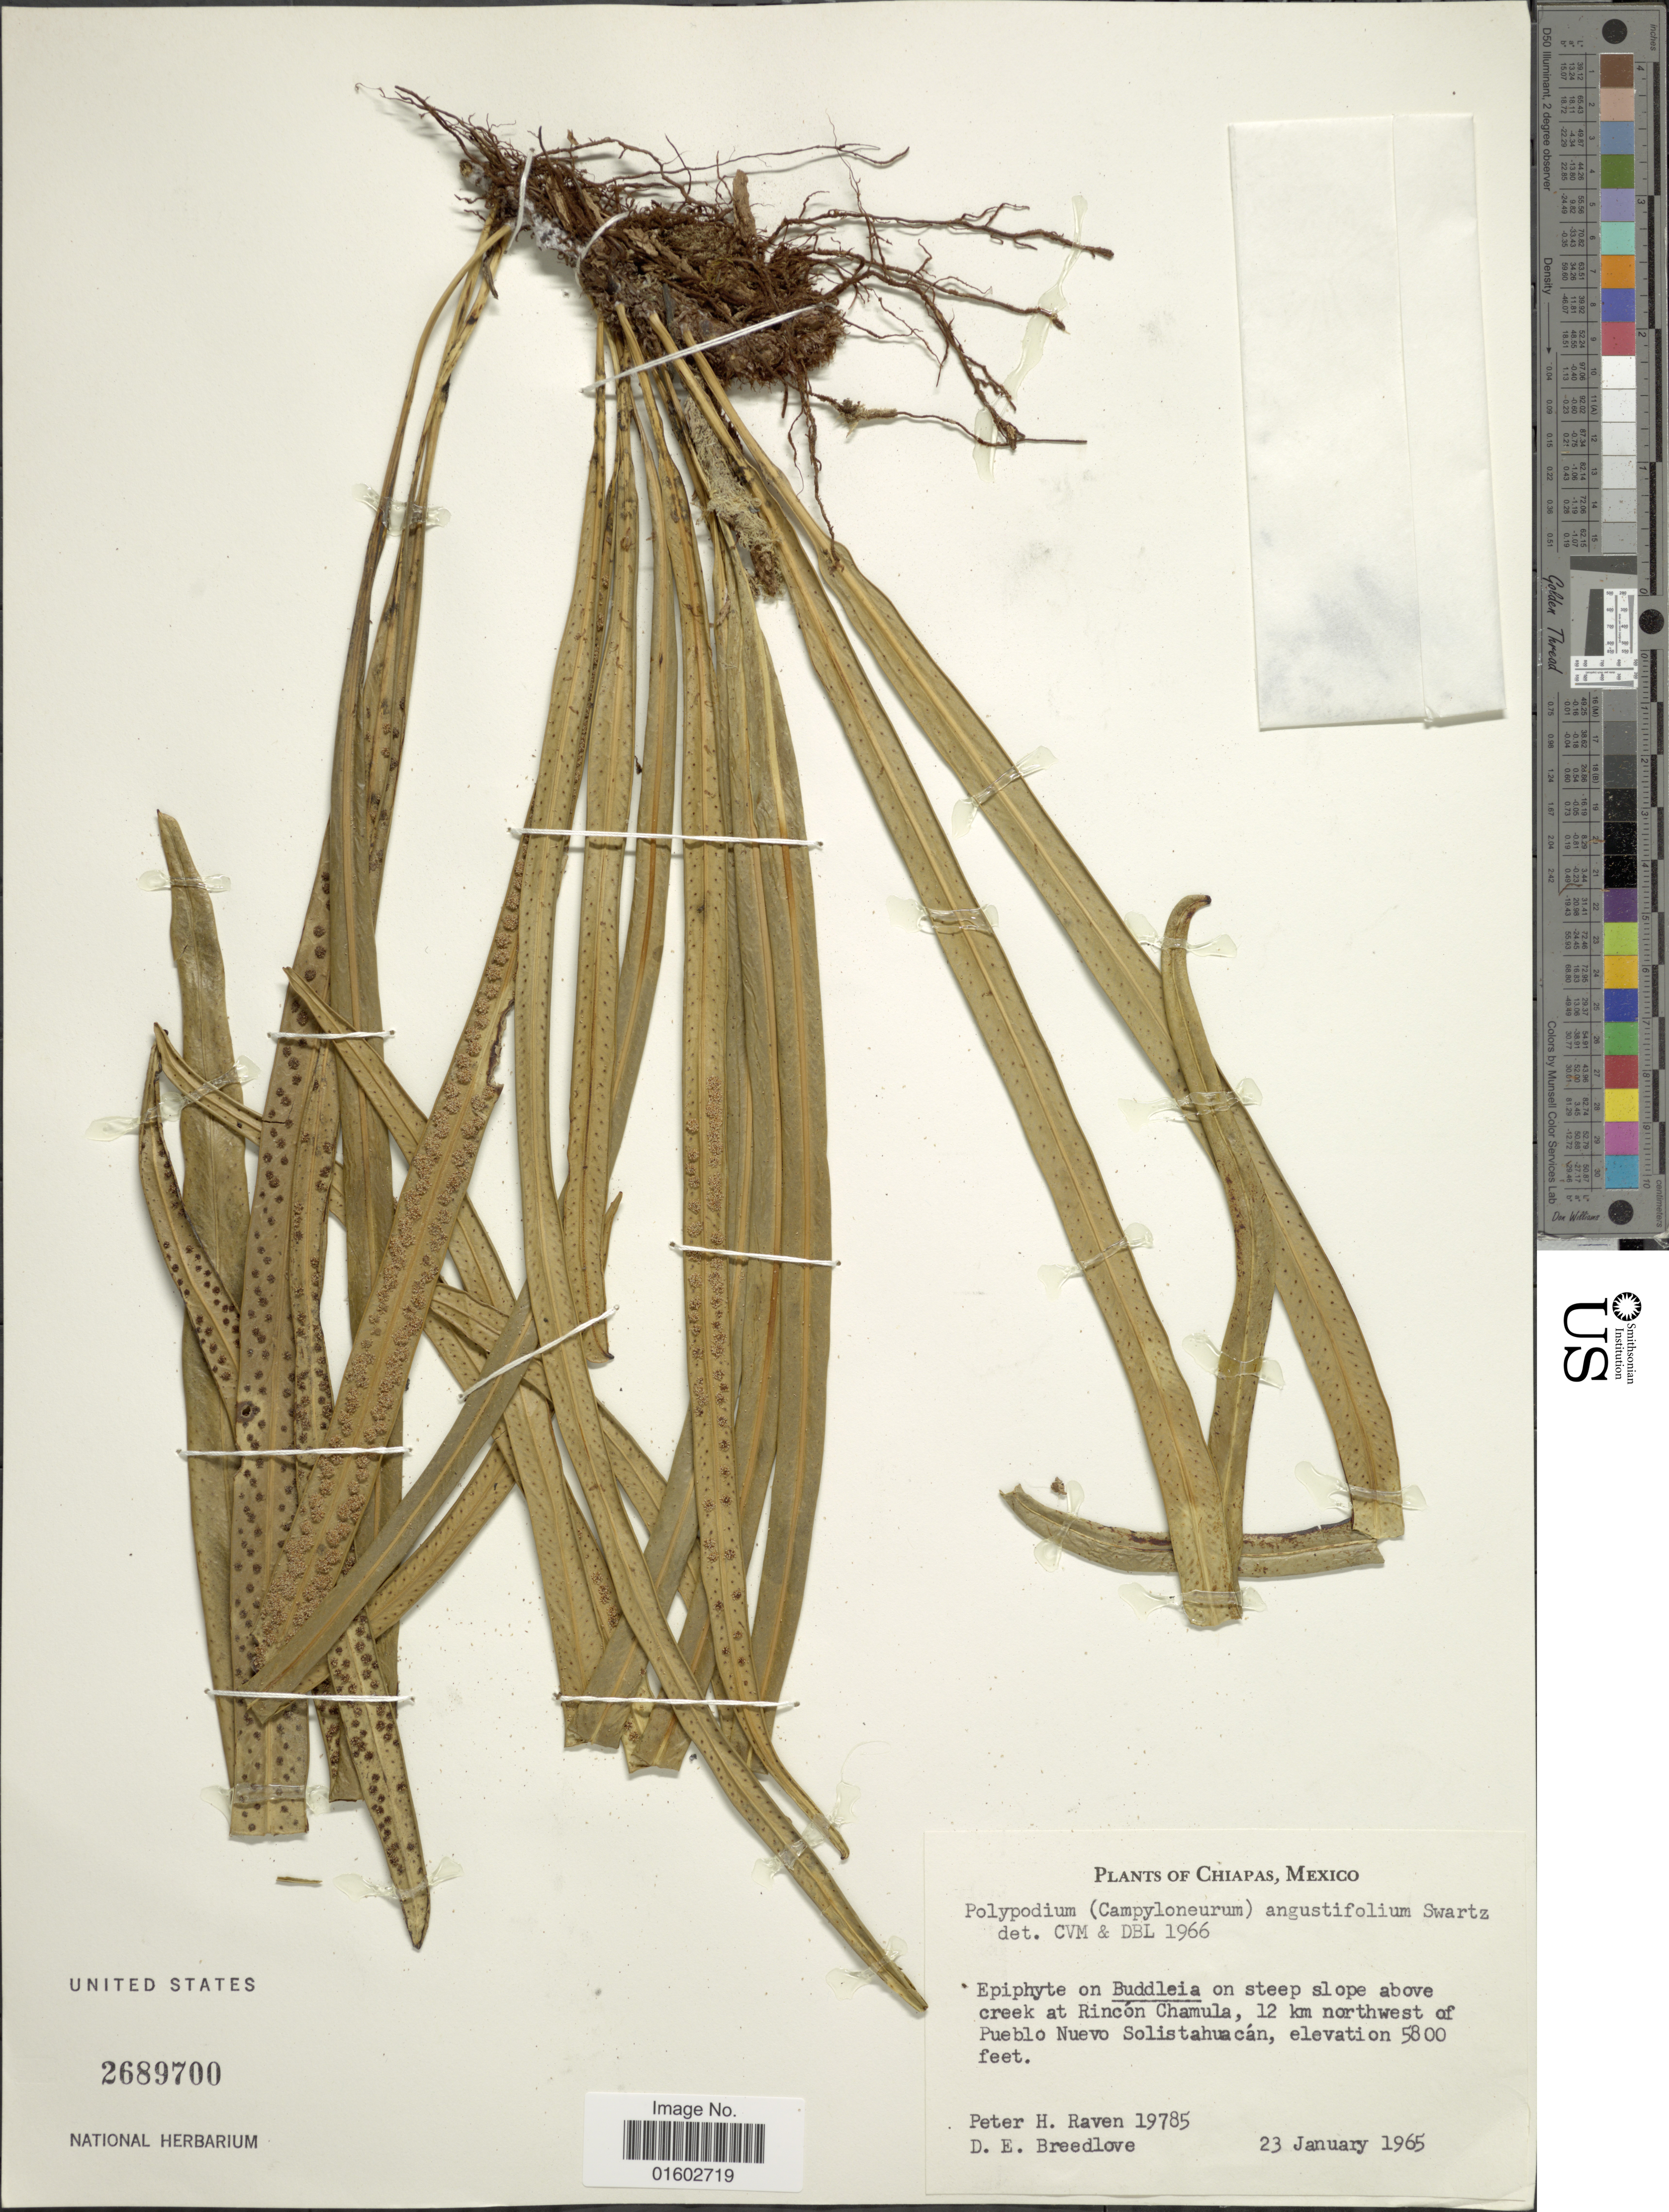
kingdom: Plantae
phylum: Tracheophyta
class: Polypodiopsida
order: Polypodiales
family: Polypodiaceae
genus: Campyloneurum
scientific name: Campyloneurum angustifolium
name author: (Sw.) Fée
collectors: P. Raven & D. E. Breedlove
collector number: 19785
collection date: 1965-01-23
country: Mexico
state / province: Chiapas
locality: On steep slope above creek at Rincon Chamula, 12 km northwest of Pueblo Nievo Solistahuacan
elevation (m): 1768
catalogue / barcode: US 2689700